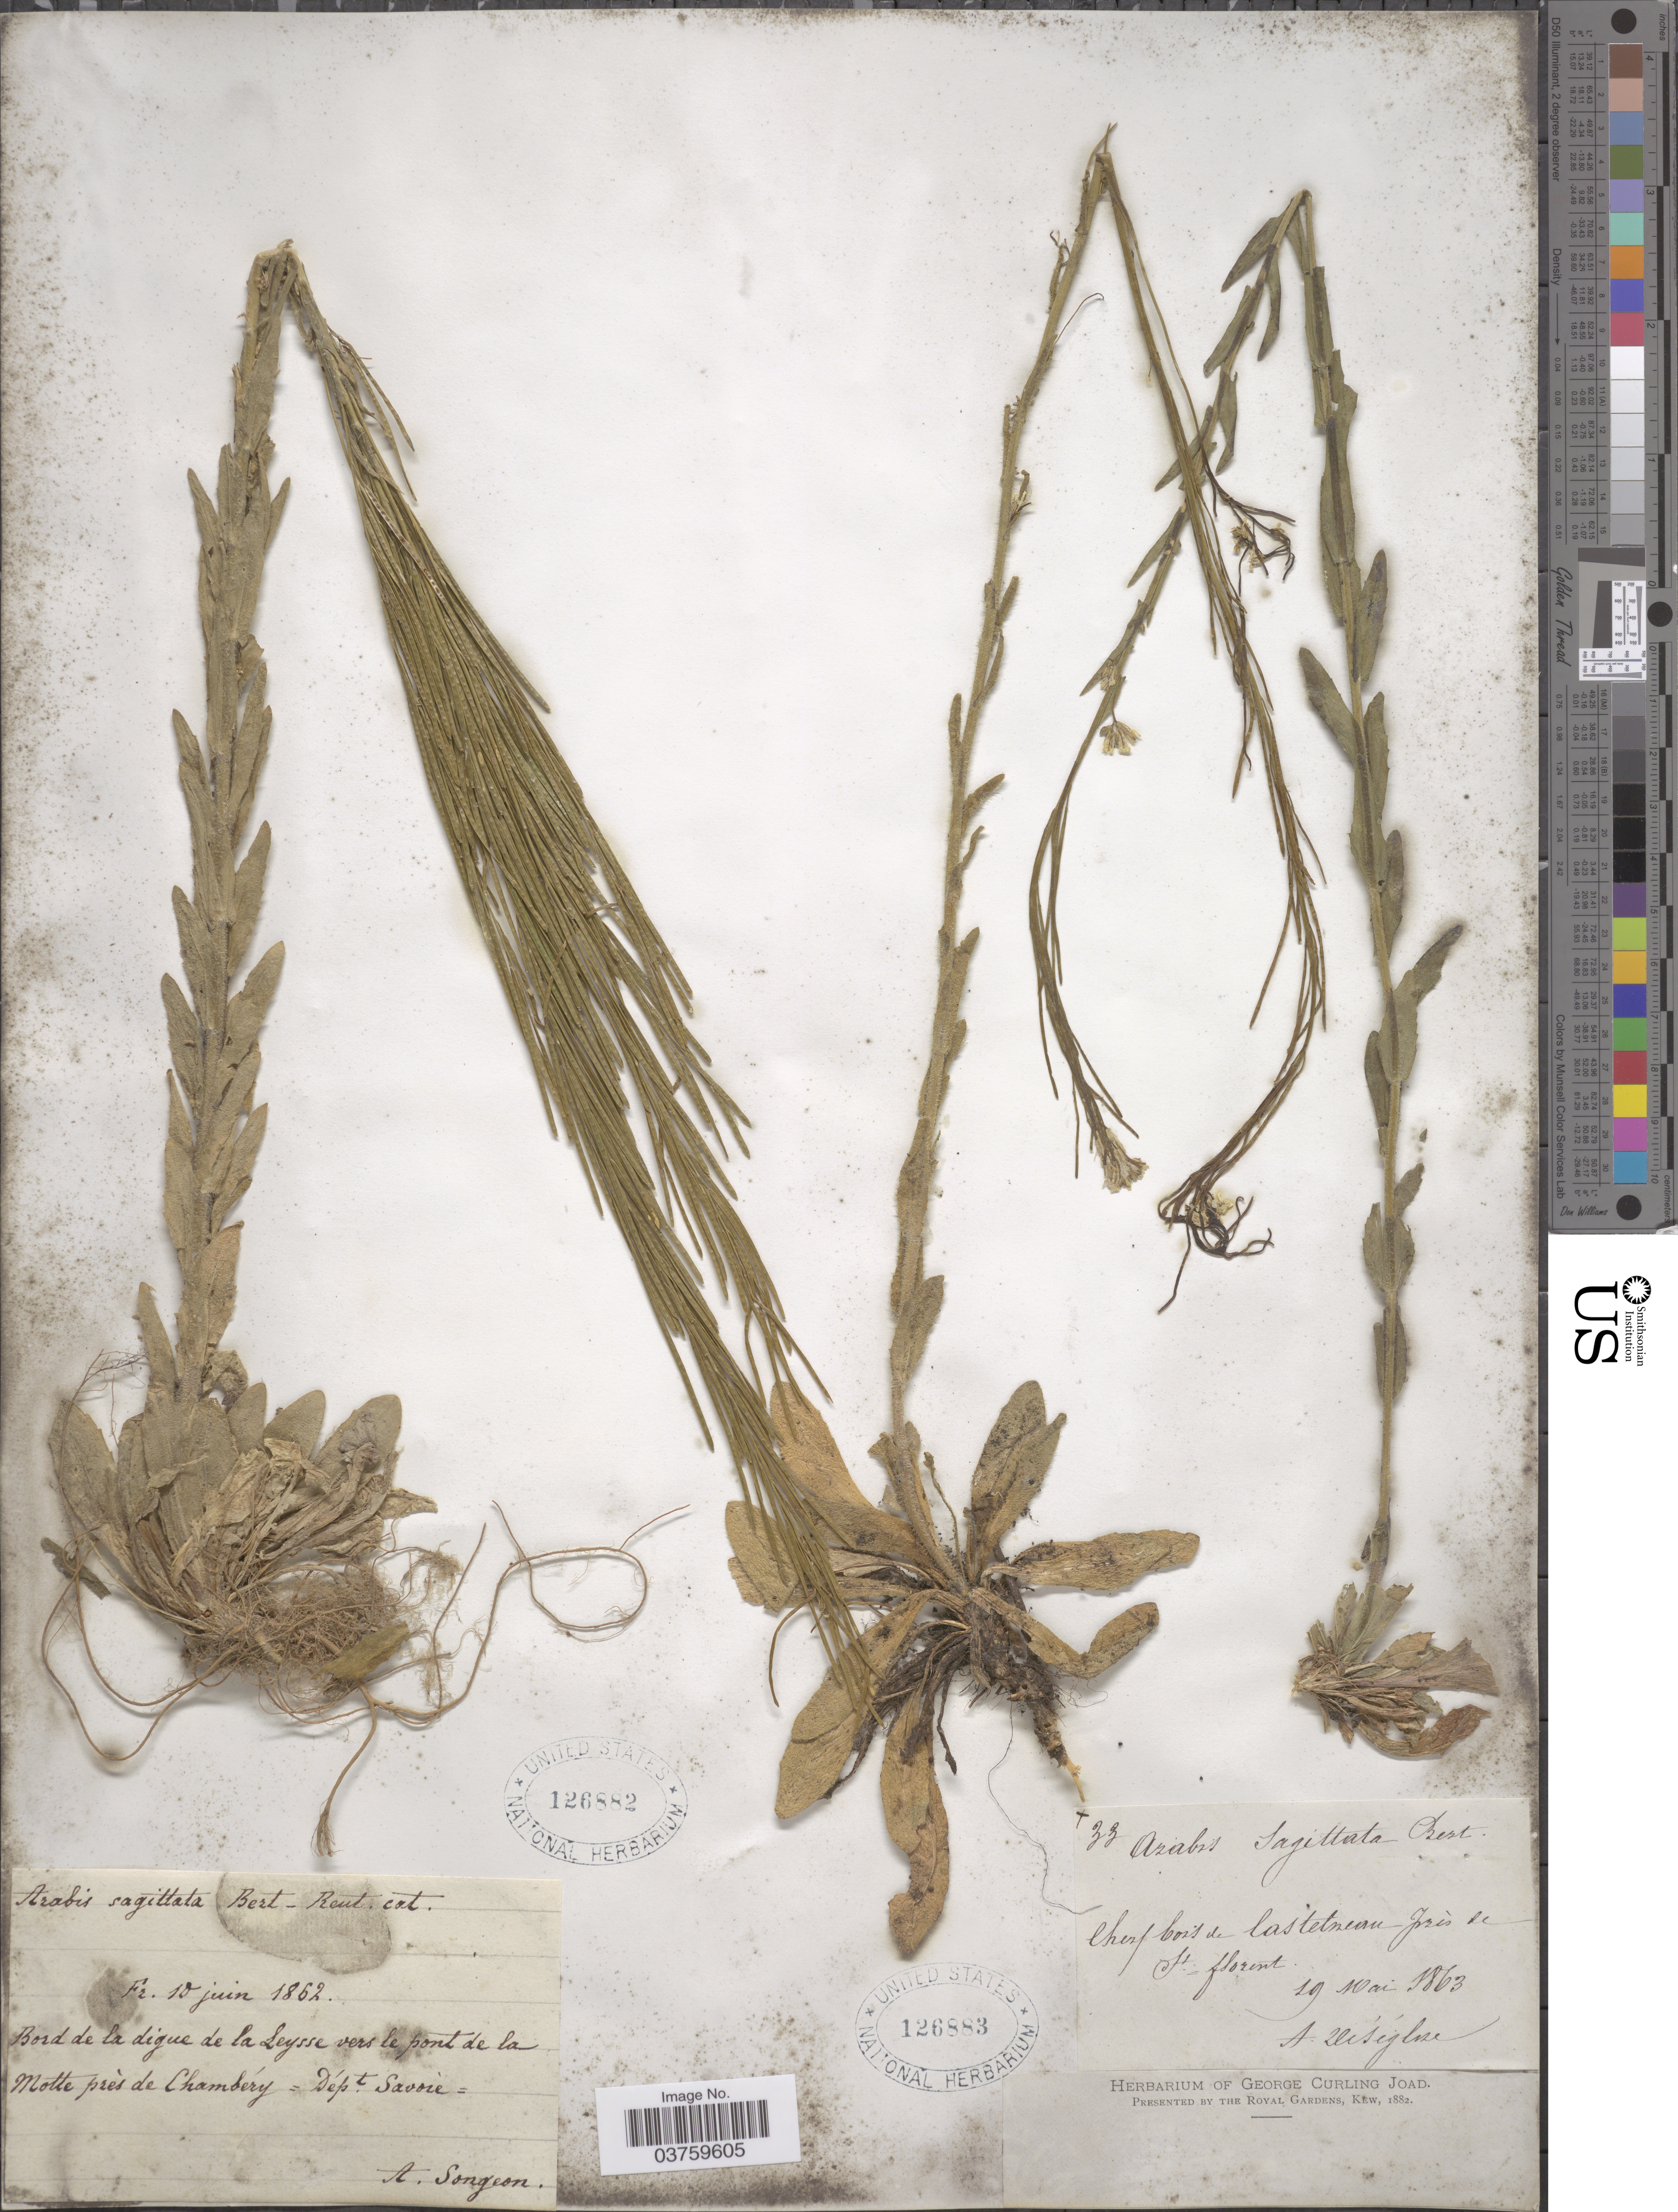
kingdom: Plantae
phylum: Tracheophyta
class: Magnoliopsida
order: Brassicales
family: Brassicaceae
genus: Arabis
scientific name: Arabis sagittata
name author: (Bertol.) DC.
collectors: A. Songeon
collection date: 1862-06-10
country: France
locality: Bord de la digue de la Leysse vers le pont de la Motte près de Chambéry. Dept. Savoie.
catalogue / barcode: US 126882